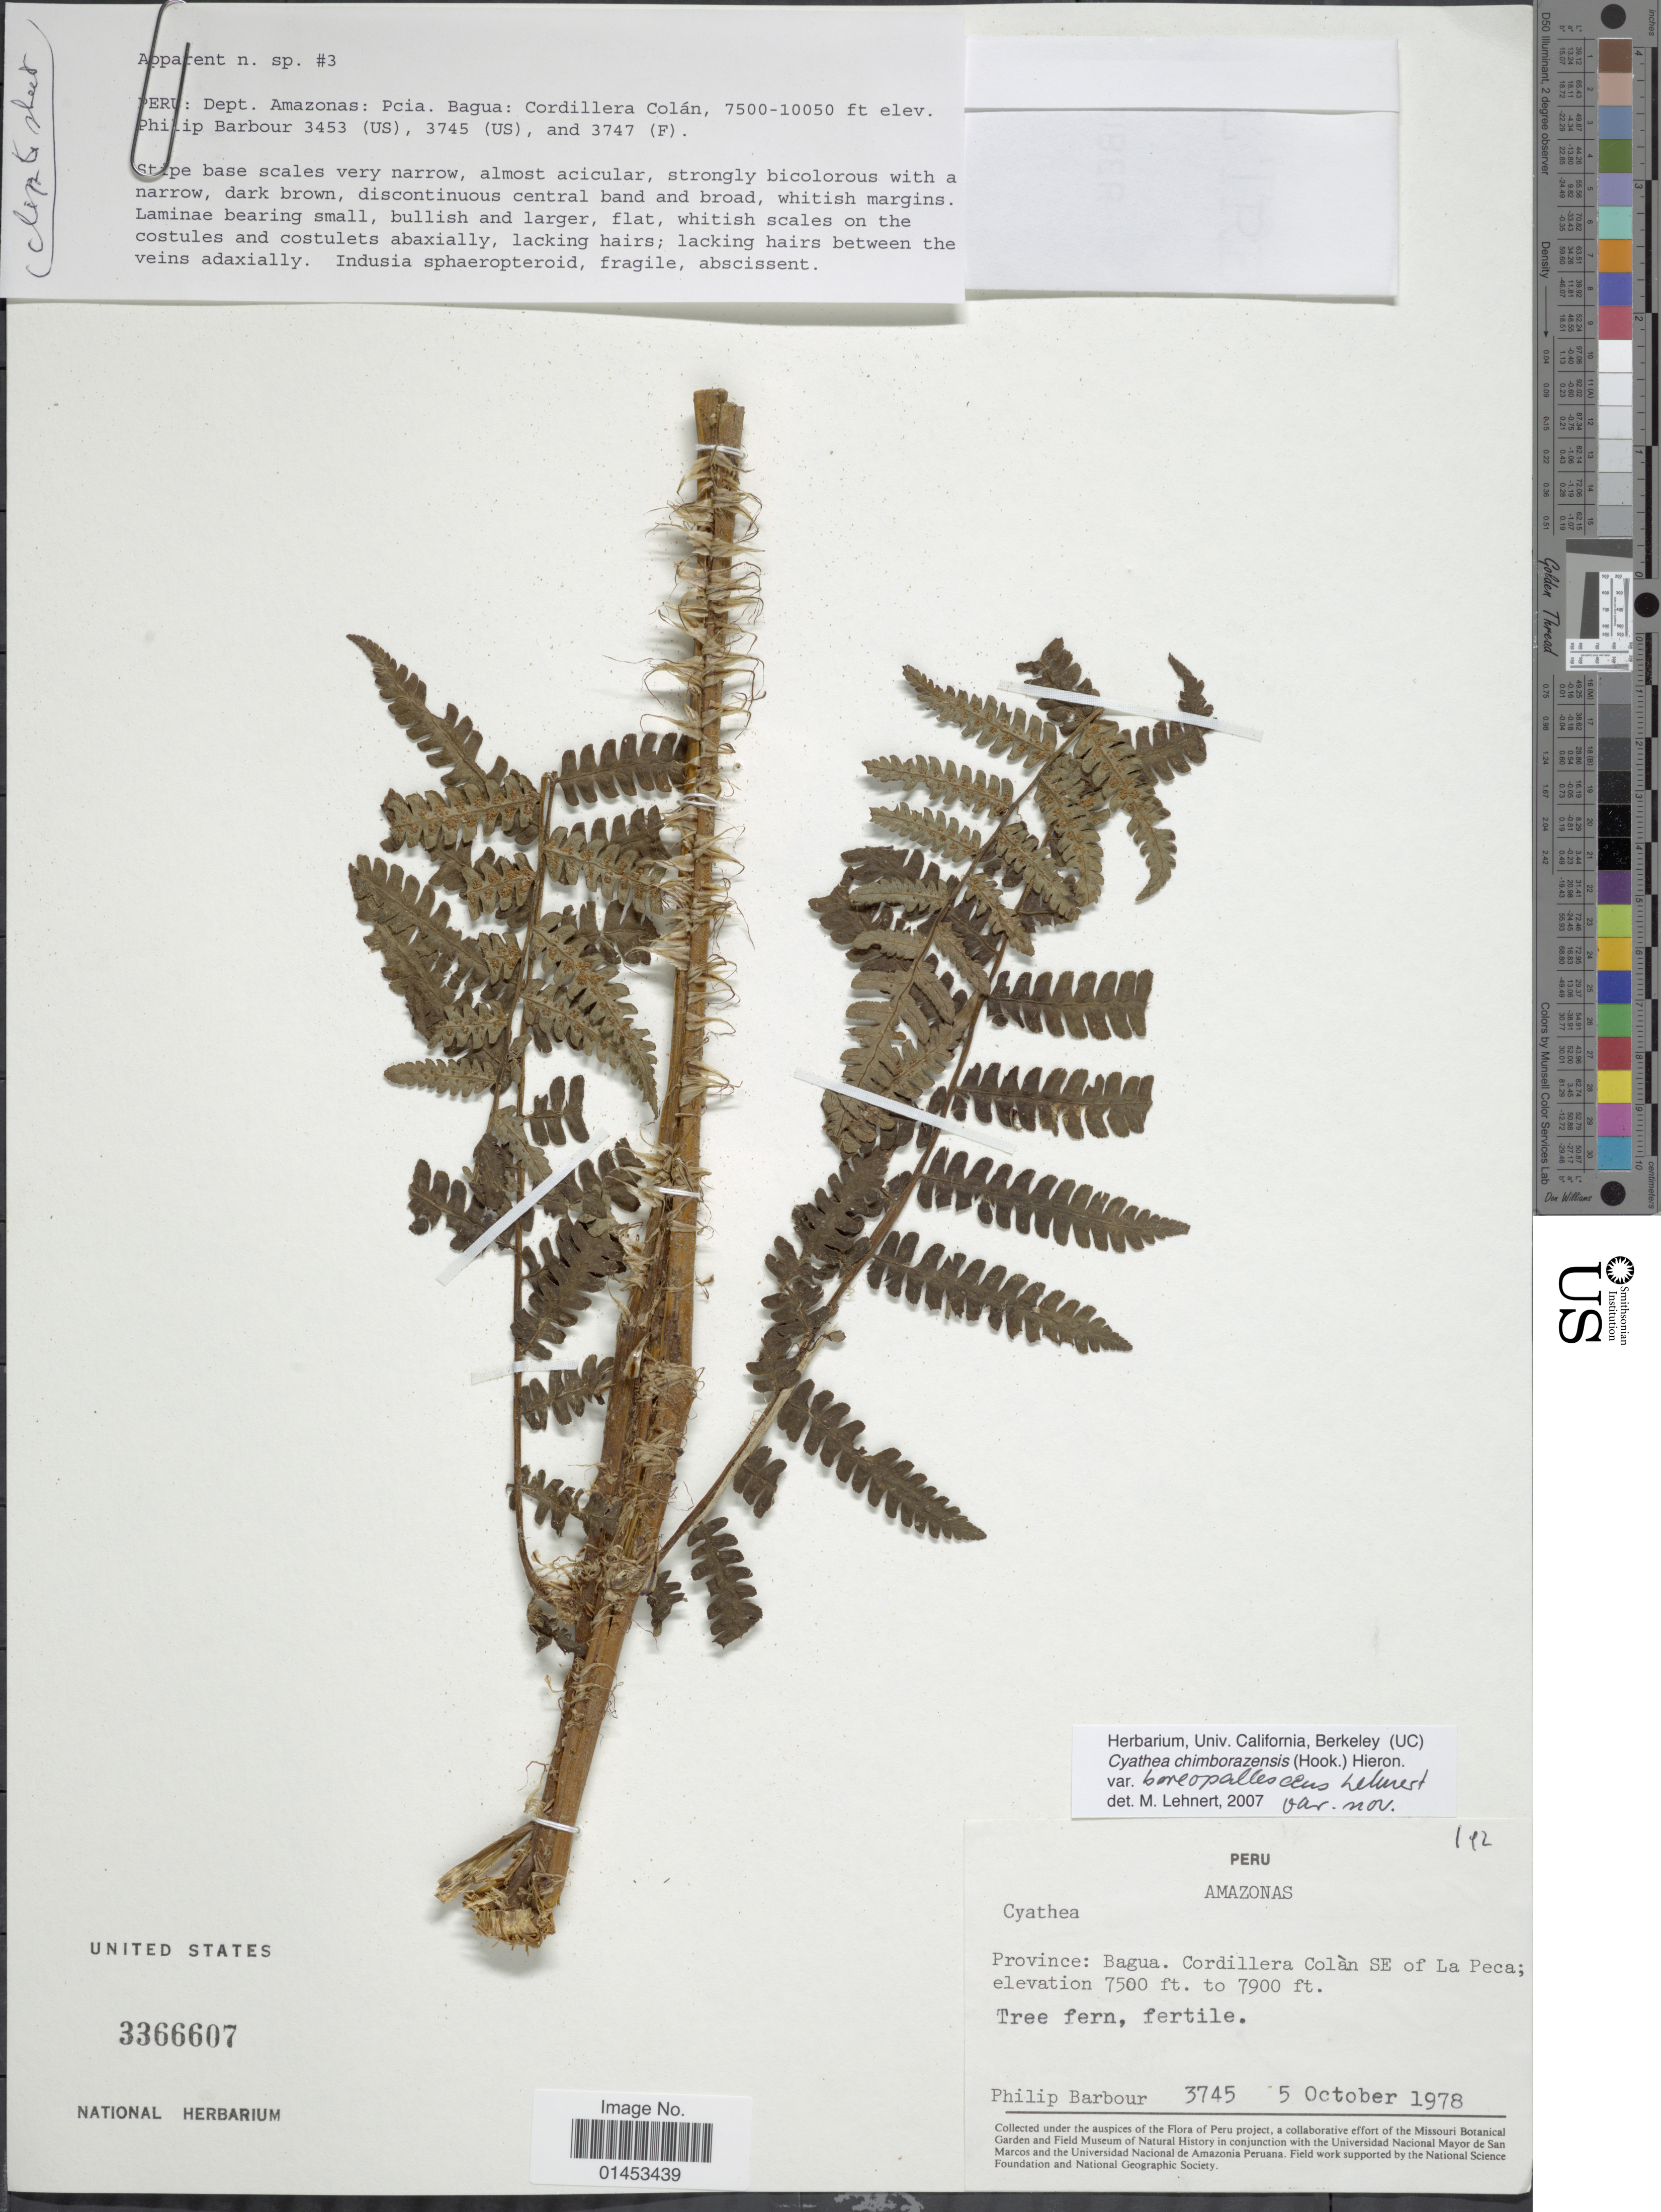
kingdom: Plantae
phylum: Tracheophyta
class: Polypodiopsida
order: Cyatheales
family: Cyatheaceae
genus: Cyathea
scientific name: Cyathea sp.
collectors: P. Barbour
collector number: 3745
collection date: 1978-10-05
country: Peru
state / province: Amazonas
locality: Province: Bagua , Cordillera Colán SE of La Peca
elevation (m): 2286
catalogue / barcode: US 3366607